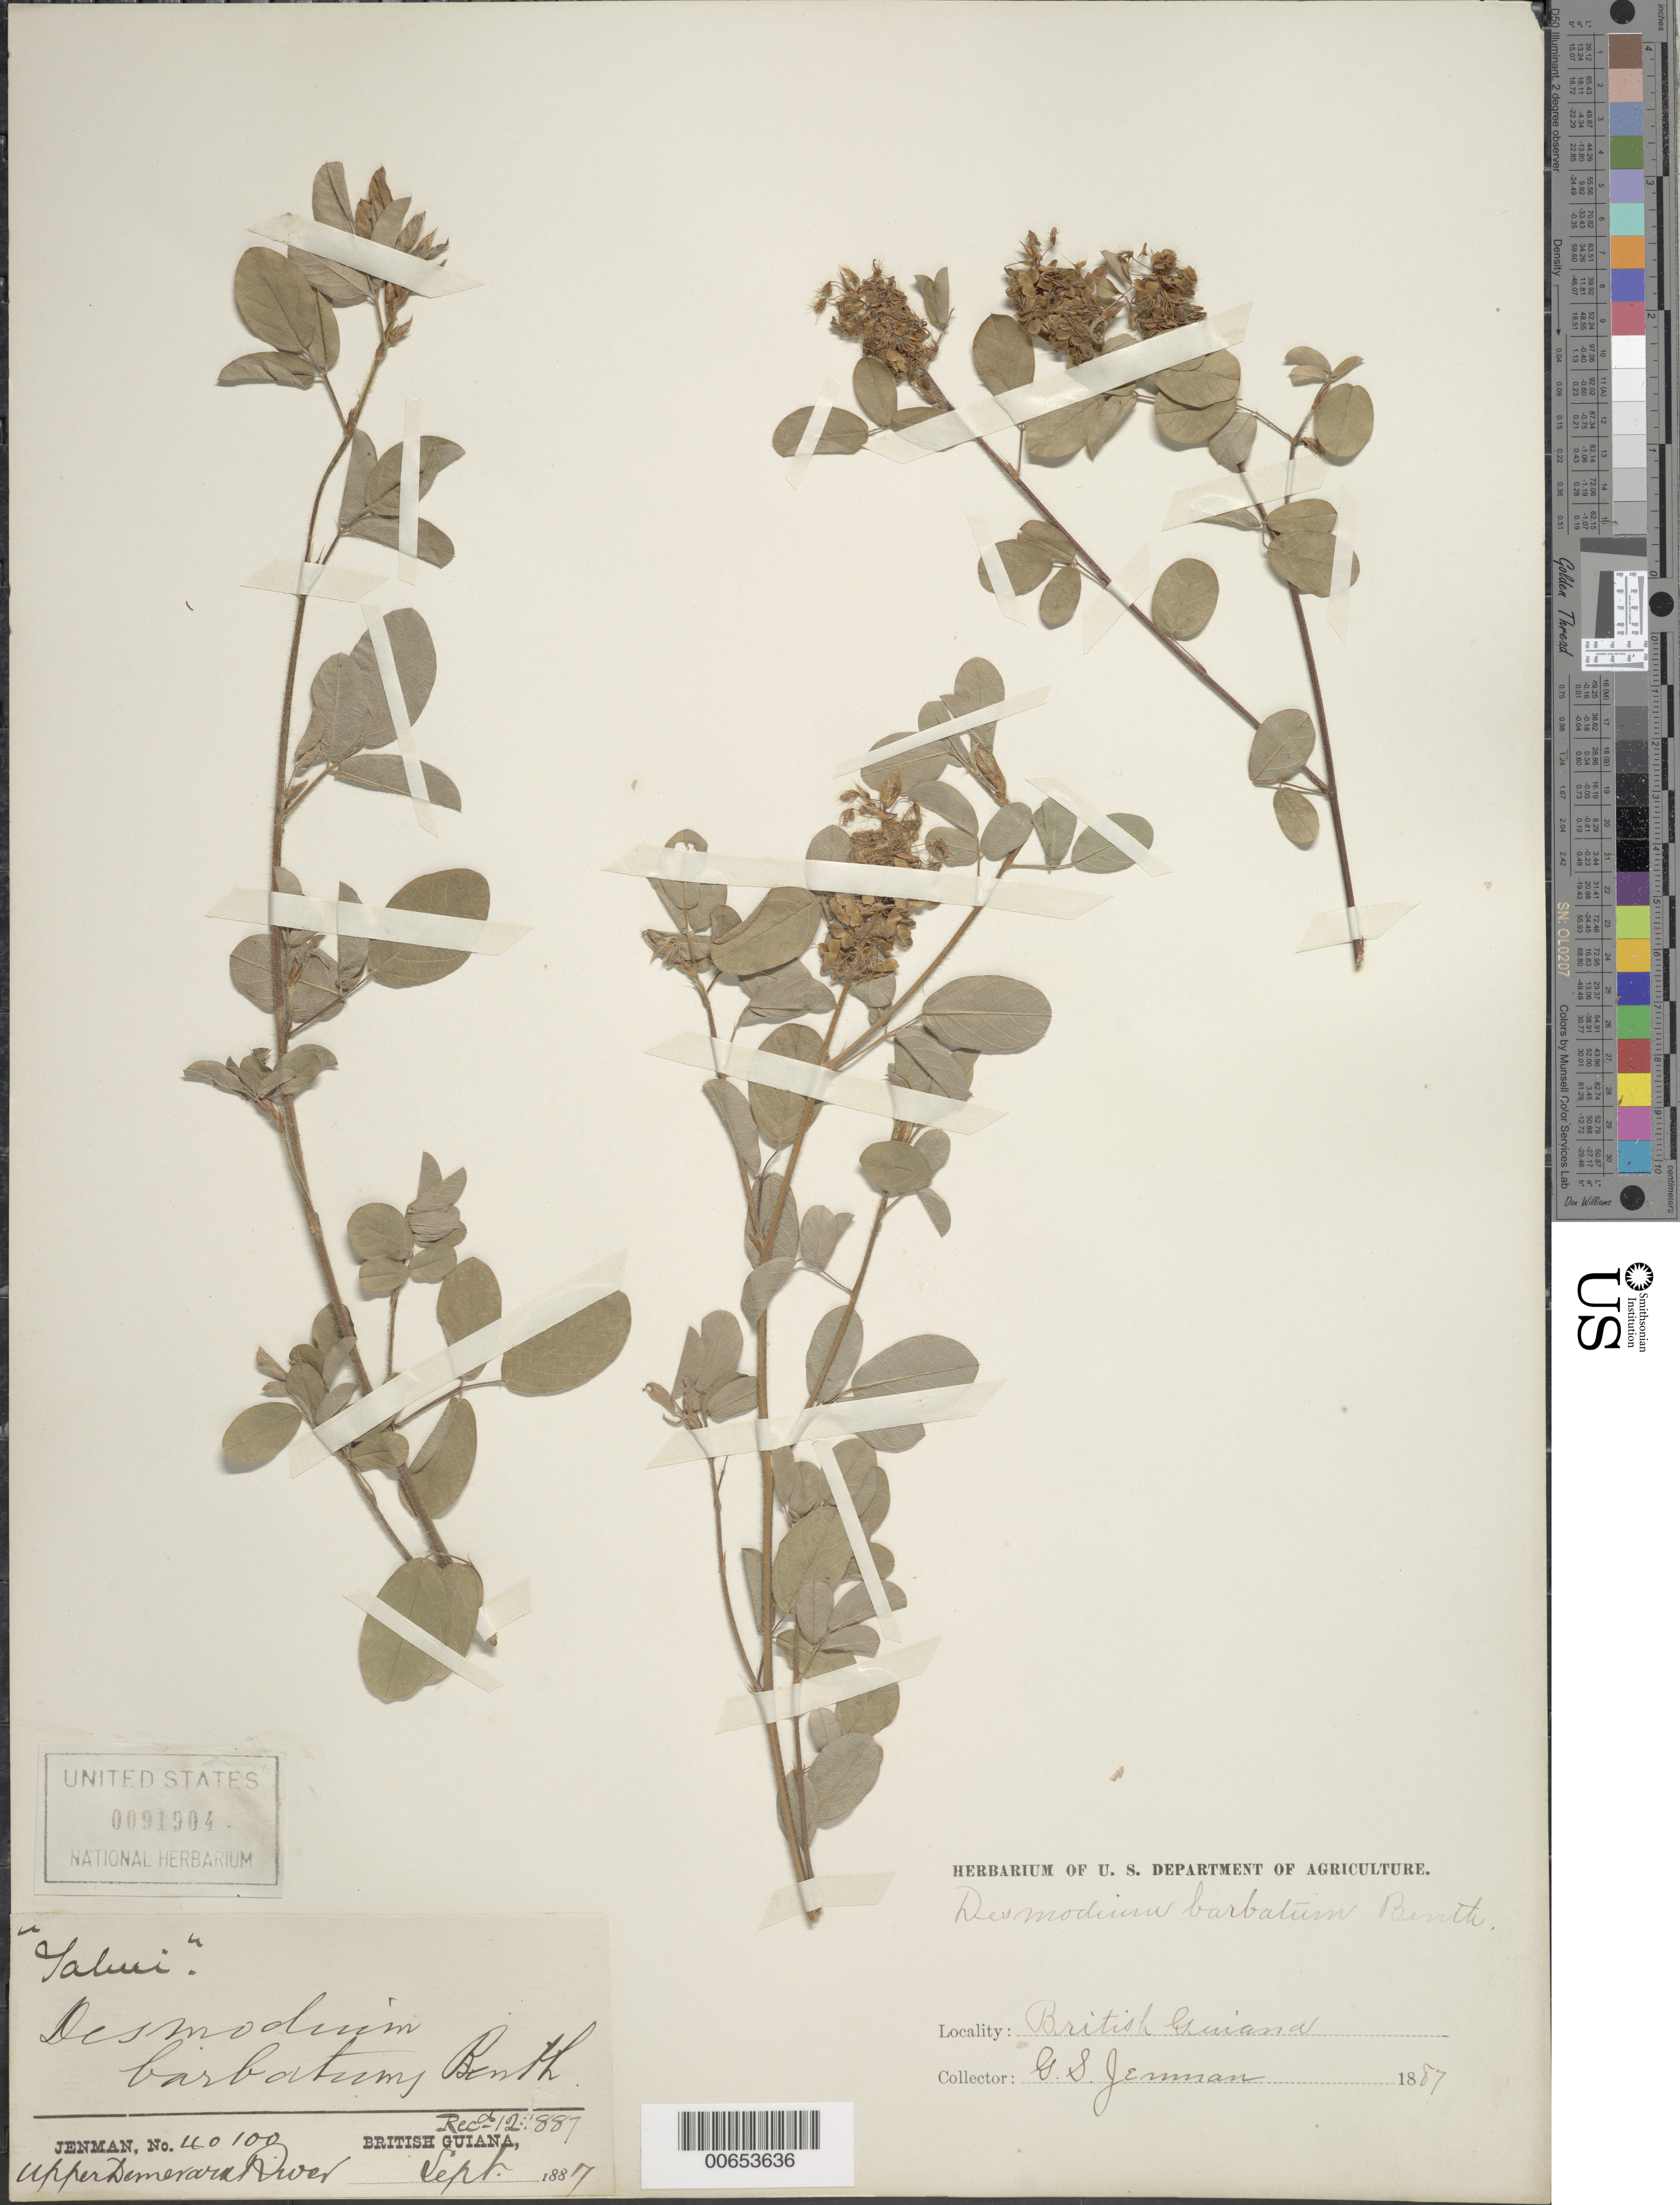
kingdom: Plantae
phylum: Tracheophyta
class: Magnoliopsida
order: Fabales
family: Fabaceae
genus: Grona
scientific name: Grona barbata var. barbata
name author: (L.) H. Ohashi & K. Ohashi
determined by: Strong, Mark T., (BOT), Smithsonian Institution - National Museum of Natural History (UNITED STATES)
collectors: G. S. Jenman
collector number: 4010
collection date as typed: September 1887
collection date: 1887-09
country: Guyana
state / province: U. Demerara-Berbice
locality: Upper Demerara River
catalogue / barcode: US 91904